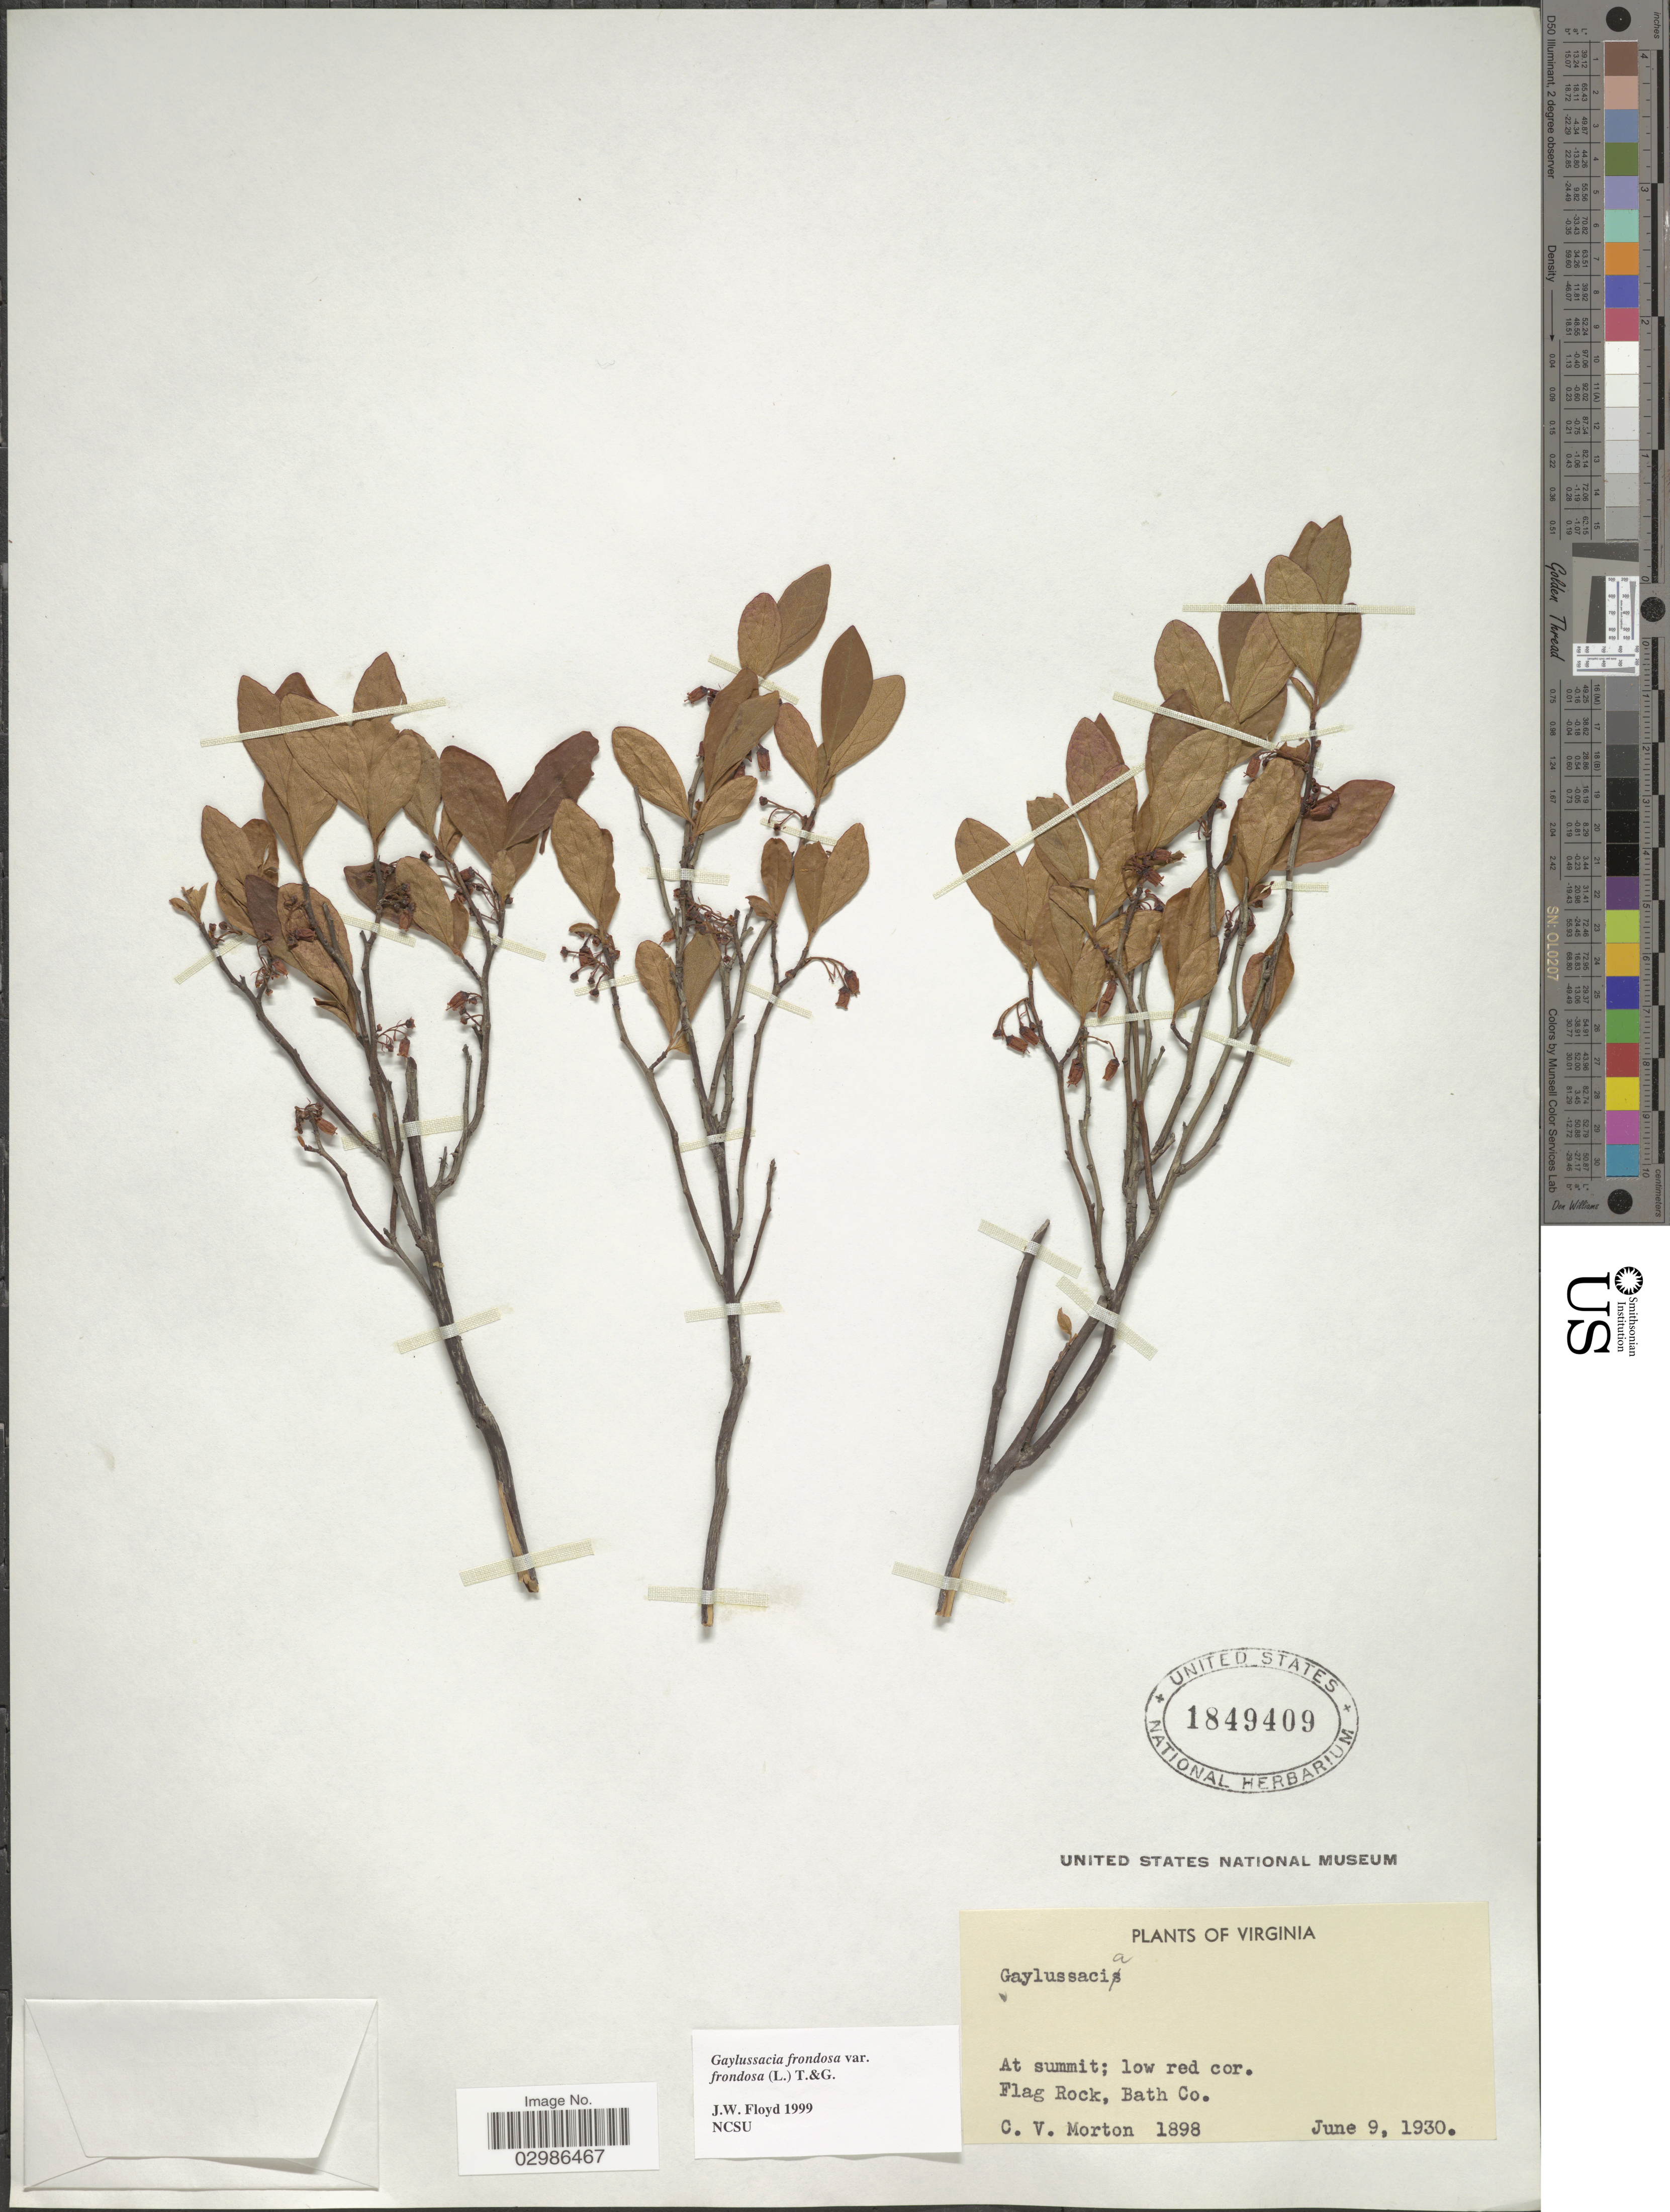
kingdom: Plantae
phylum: Tracheophyta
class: Magnoliopsida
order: Ericales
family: Ericaceae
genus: Gaylussacia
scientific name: Gaylussacia frondosa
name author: (L.) Torr. & A. Gray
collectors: C. V. Morton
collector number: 1898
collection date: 1930-06-09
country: United States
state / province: Virginia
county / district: Bath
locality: Flag rock, Bath Co.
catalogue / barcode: US 1849409